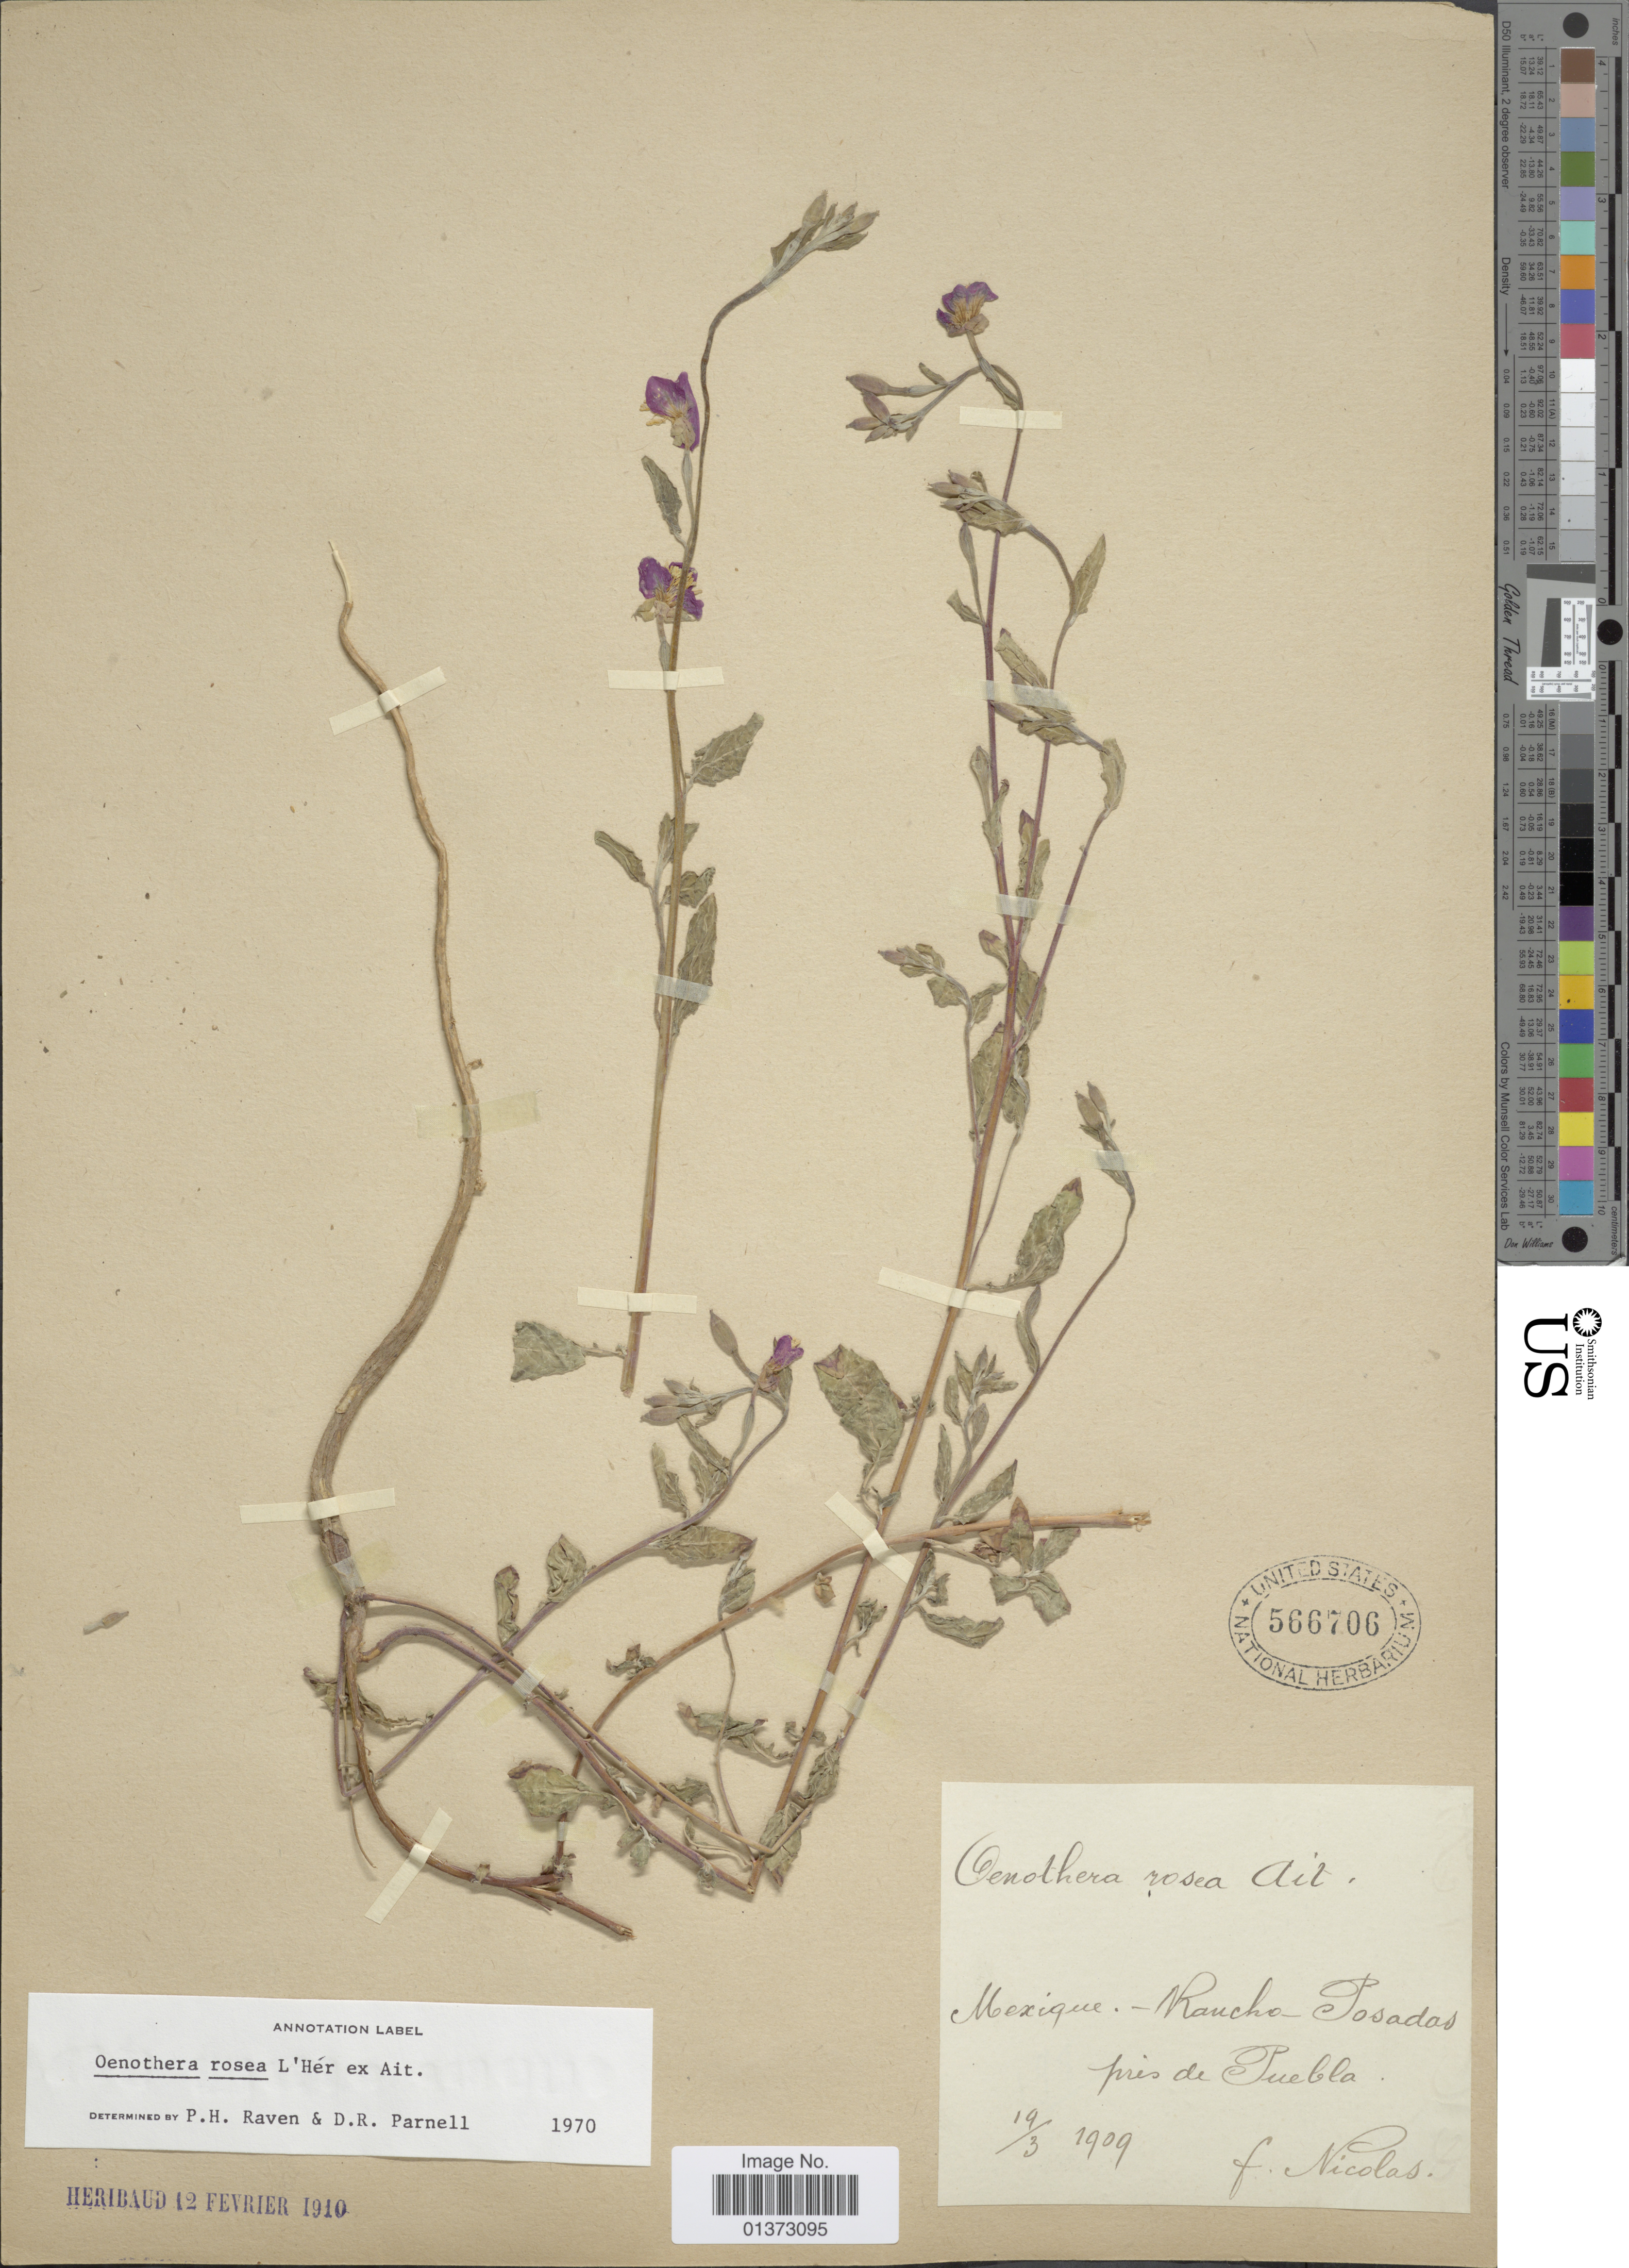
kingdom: Plantae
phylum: Tracheophyta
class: Magnoliopsida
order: Myrtales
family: Onagraceae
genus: Oenothera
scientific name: Oenothera rosea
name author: L'Hér. ex Aiton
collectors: F. Nicolas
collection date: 1909-03-19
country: Mexico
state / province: Puebla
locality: Rancho Posados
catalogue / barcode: US 566706